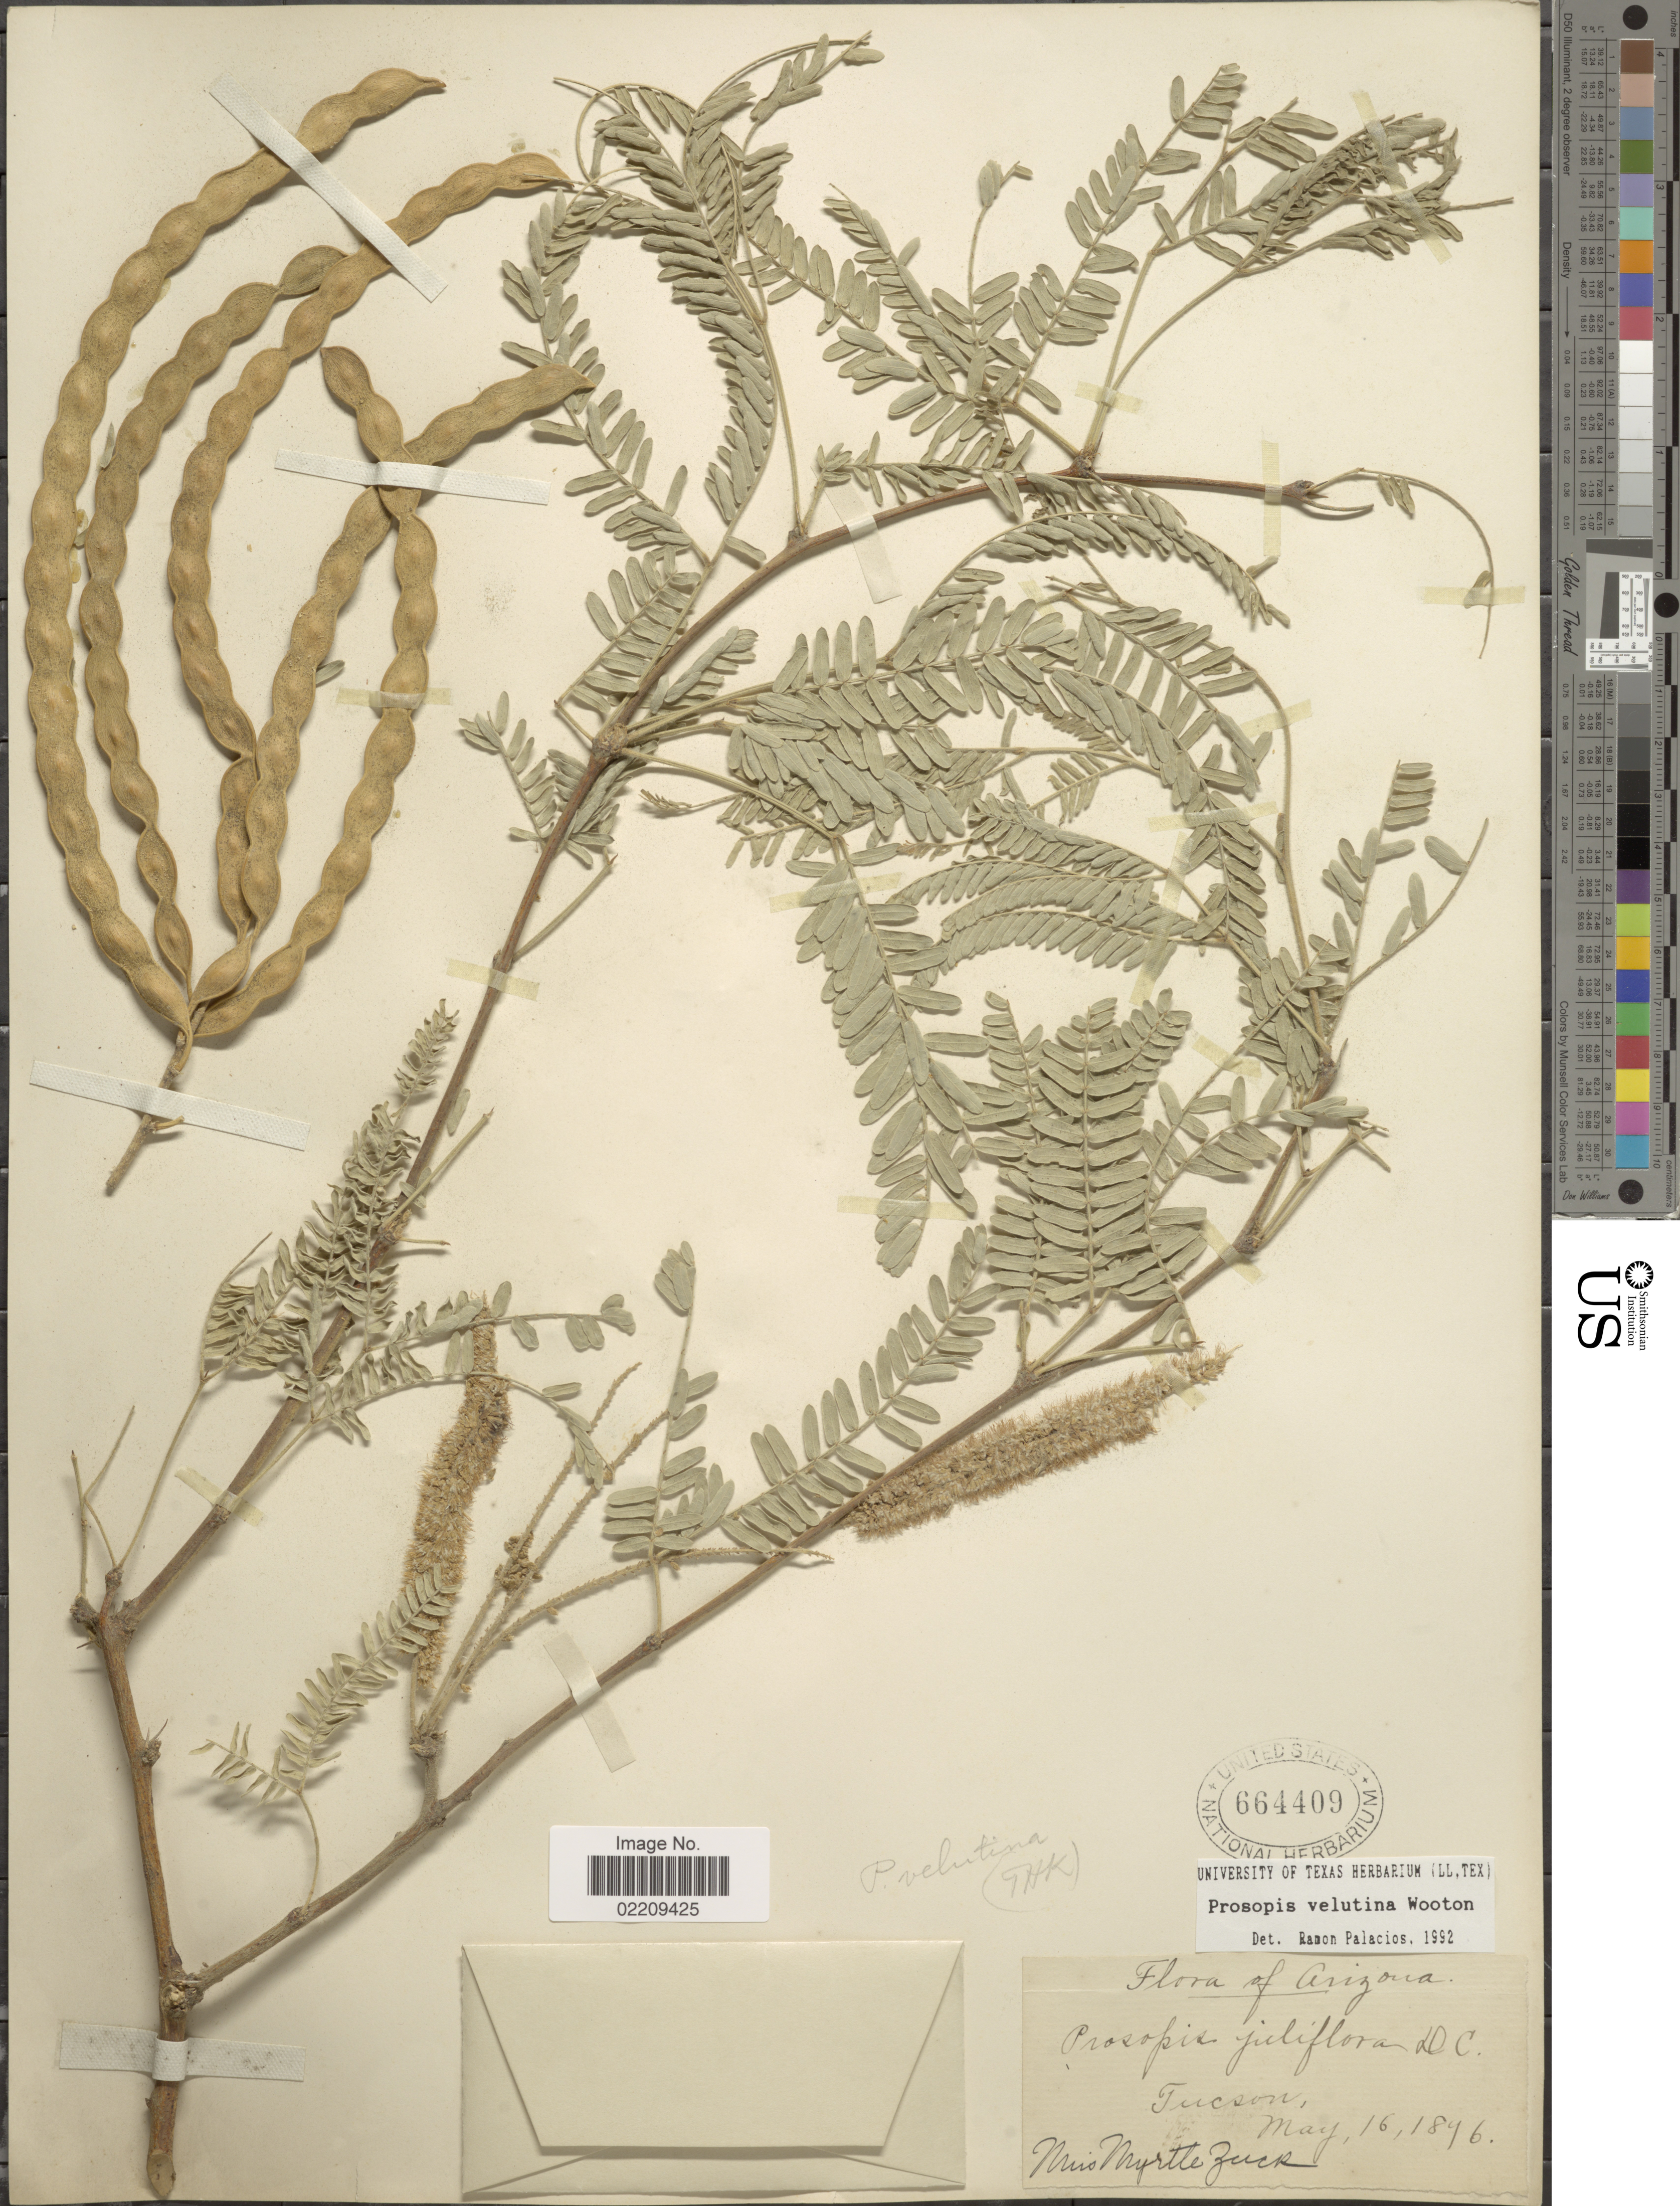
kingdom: Plantae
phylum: Tracheophyta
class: Magnoliopsida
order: Fabales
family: Fabaceae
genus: Neltuma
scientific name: Neltuma velutina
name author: (Wooton) Britton & Rose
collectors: M. Zuck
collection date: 1896-05-16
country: United States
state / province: Arizona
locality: Tucson.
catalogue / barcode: US 664409